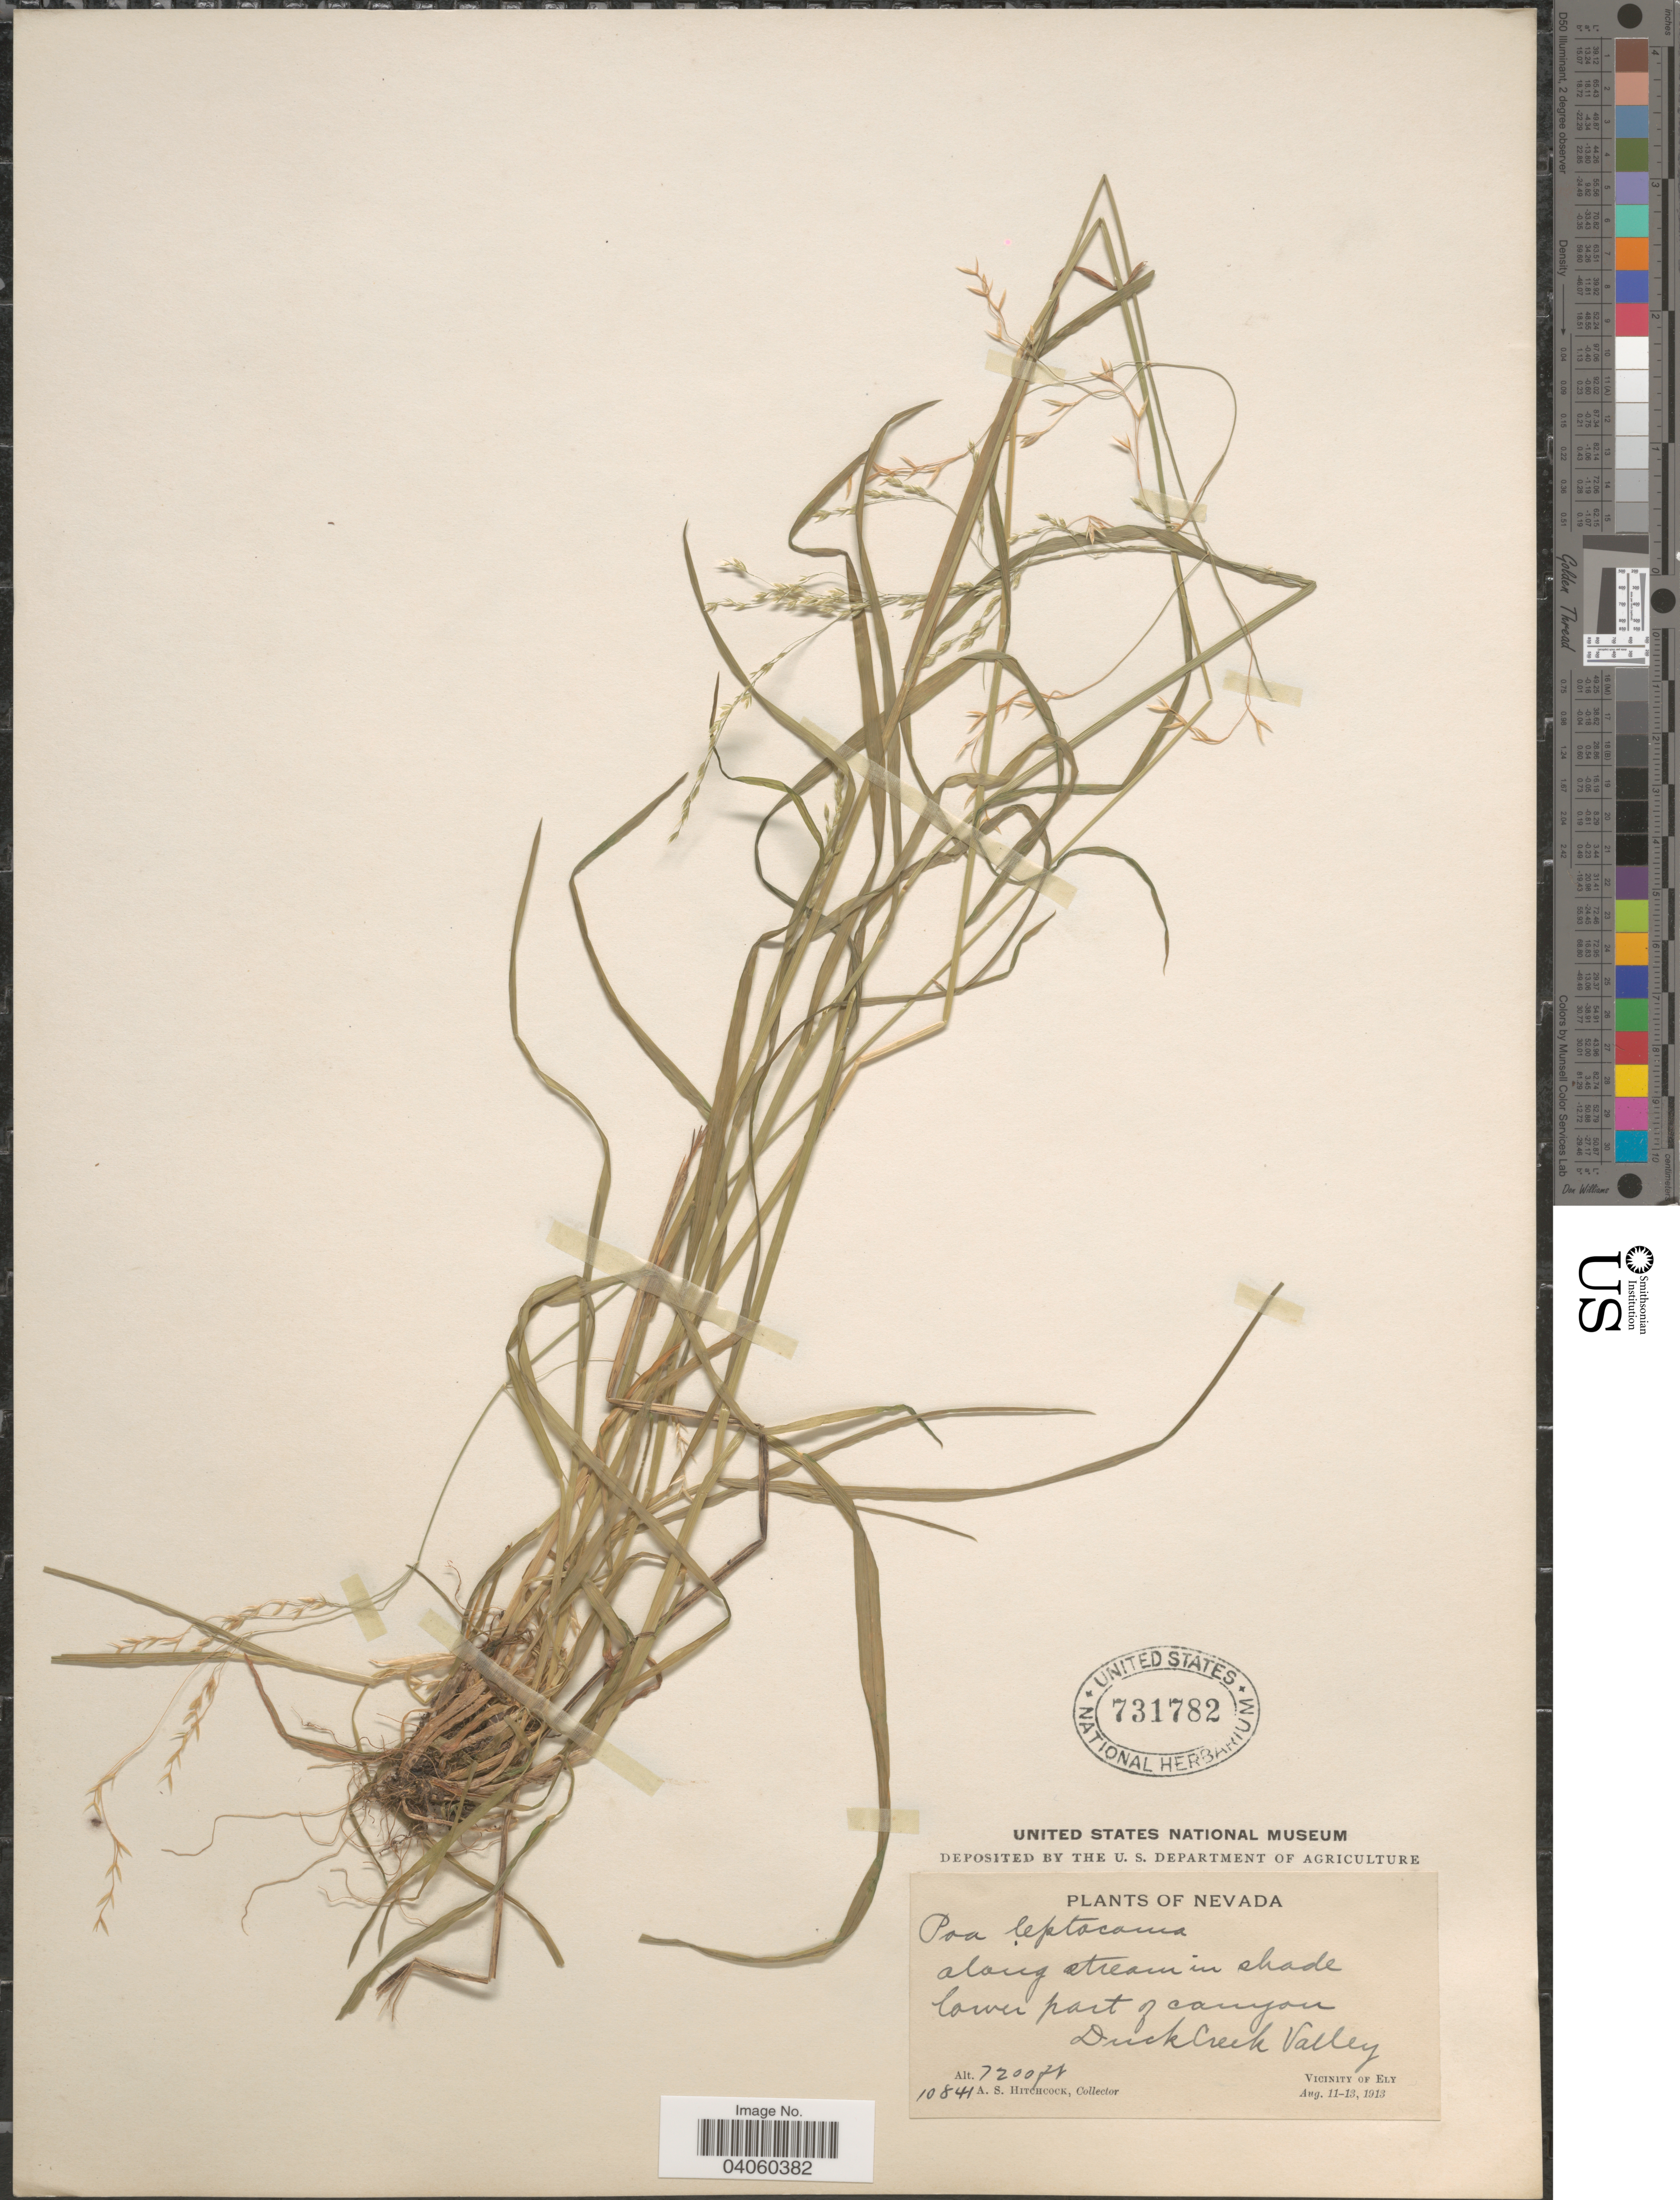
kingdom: Plantae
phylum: Tracheophyta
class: Liliopsida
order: Poales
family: Poaceae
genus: Poa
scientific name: Poa leptocoma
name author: Trin.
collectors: A. S. Hitchcock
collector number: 10841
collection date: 1913-08-11/1913-08-13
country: United States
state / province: Nevada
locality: Along stream in shade lower part of canyon Duck Creek Valley. Vicinity of Ely.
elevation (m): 2195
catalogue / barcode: US 731782